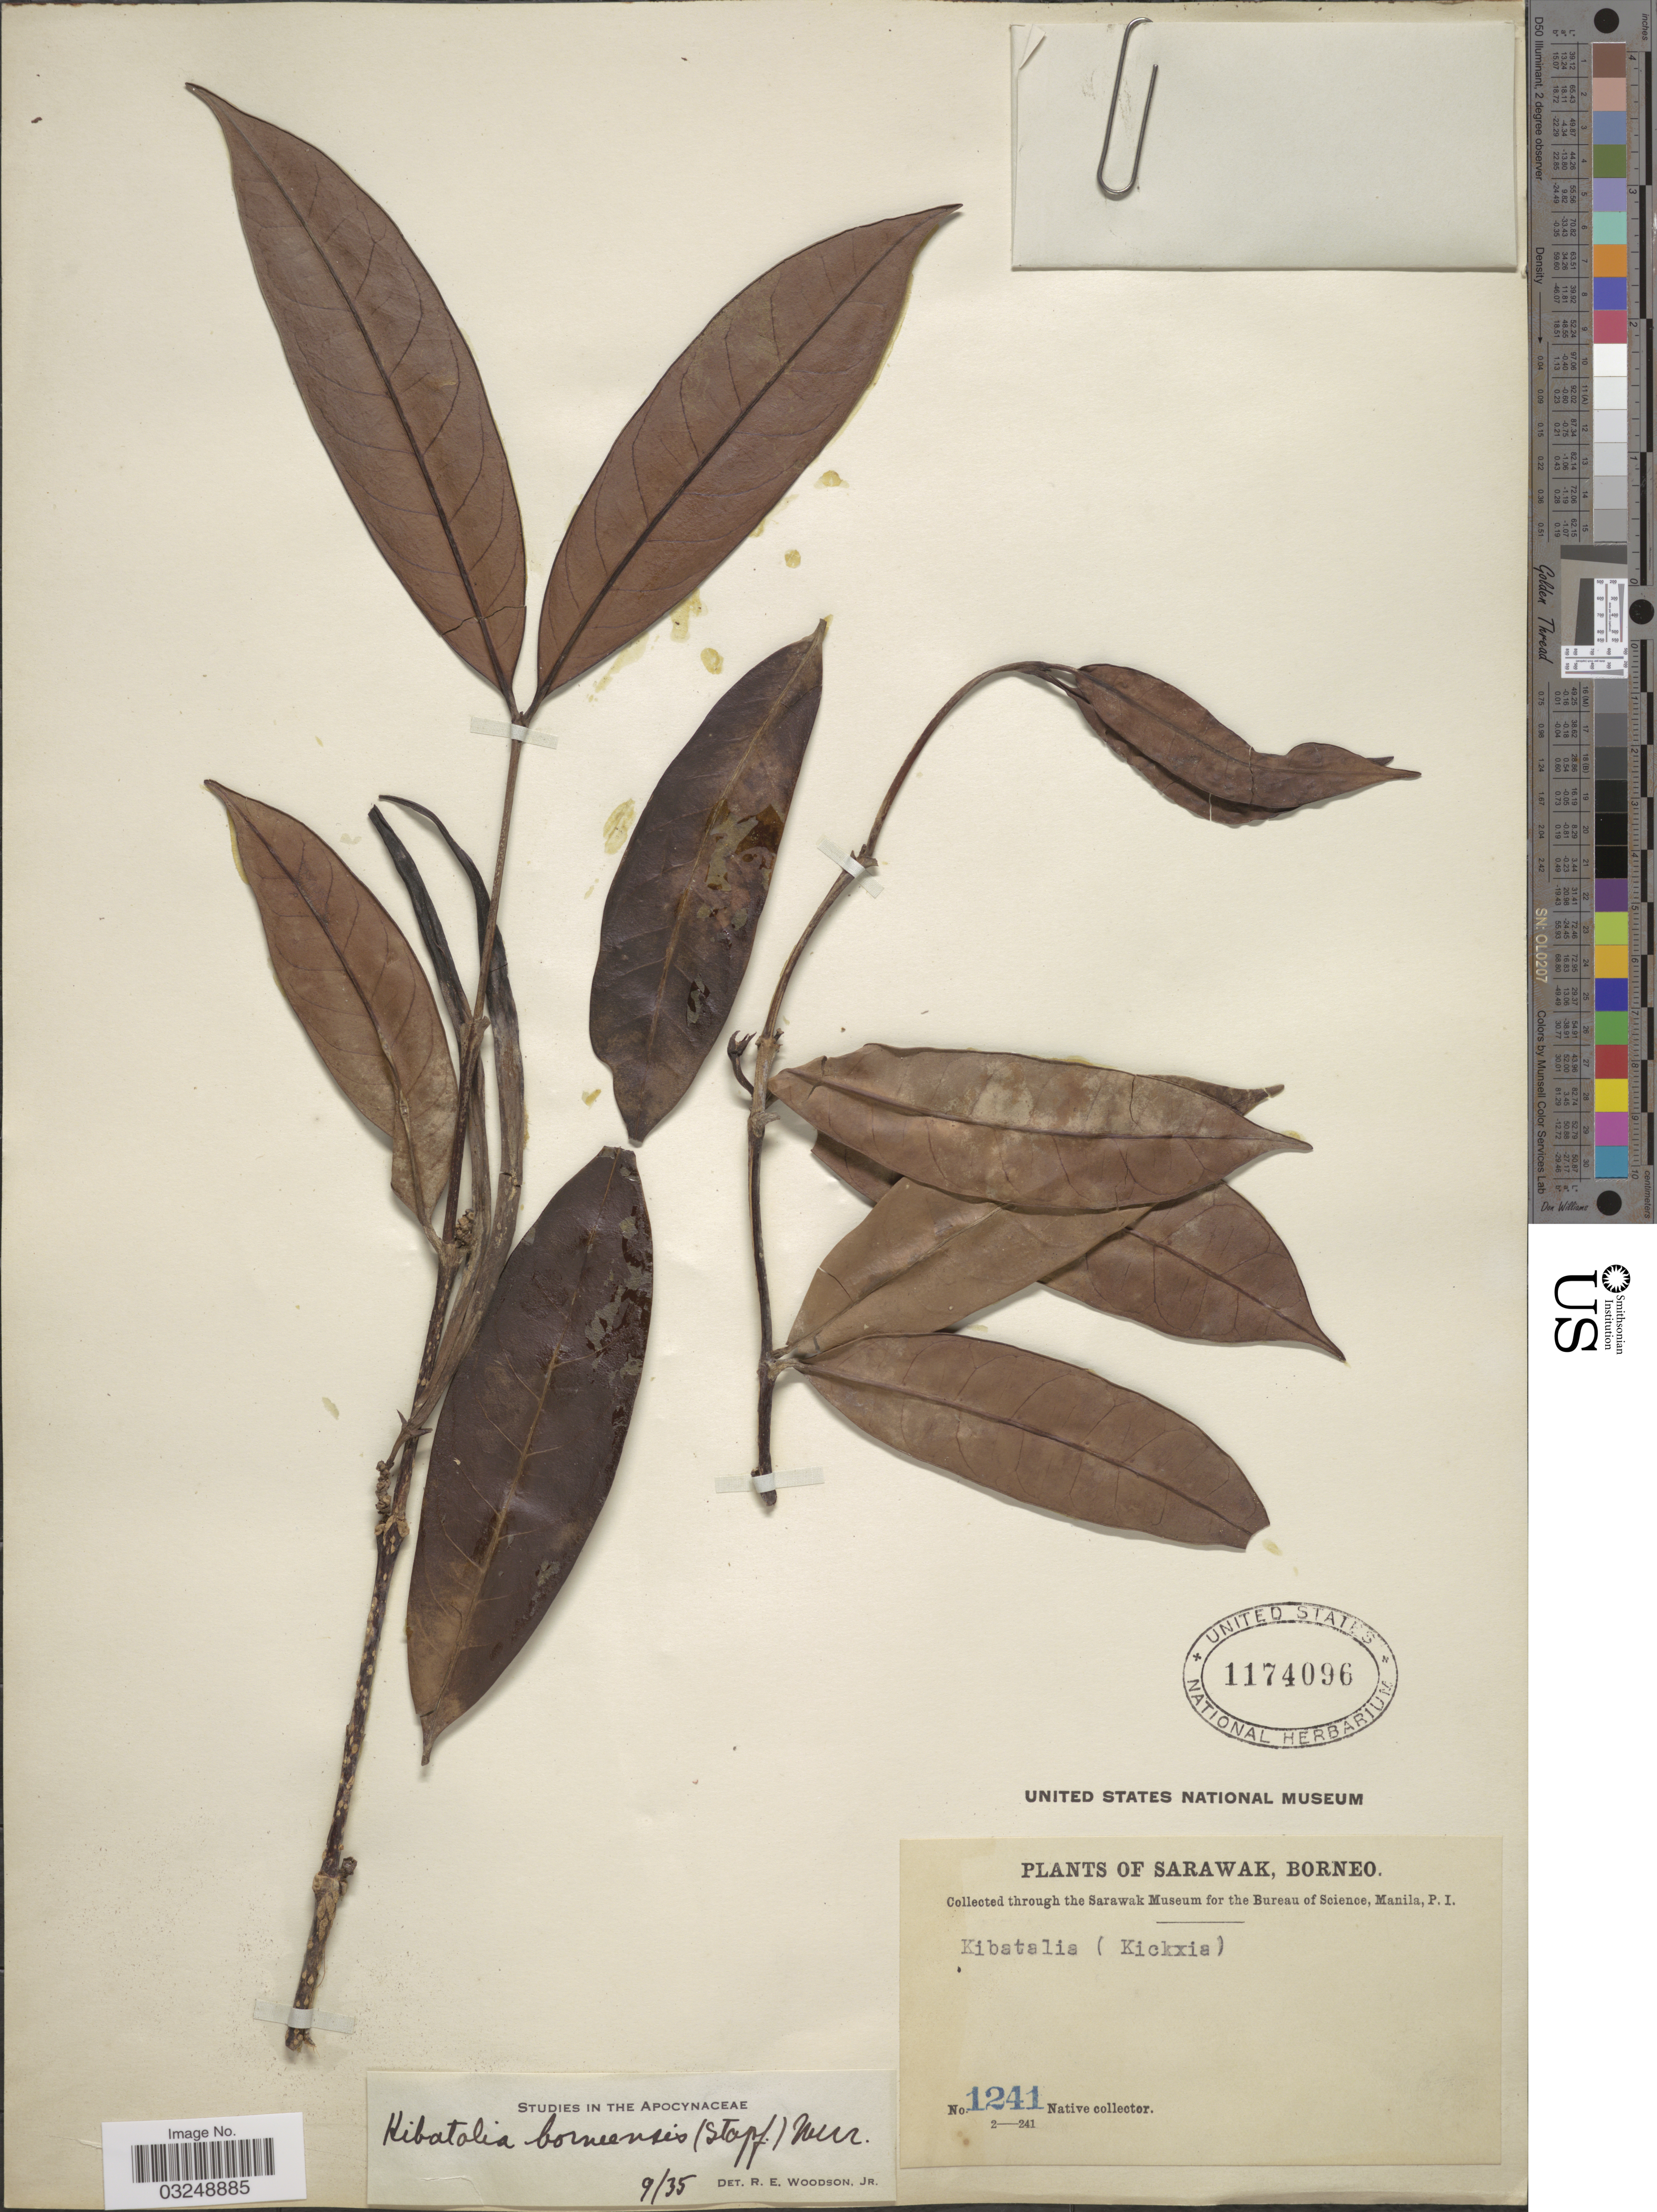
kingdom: Plantae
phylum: Tracheophyta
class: Magnoliopsida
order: Gentianales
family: Apocynaceae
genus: Kibatalia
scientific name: Kibatalia borneensis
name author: (Stapf) Merr.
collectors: Native collector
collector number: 1241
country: Malaysia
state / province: Sarawak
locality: Sarawak, Borneo.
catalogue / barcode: US 1174096